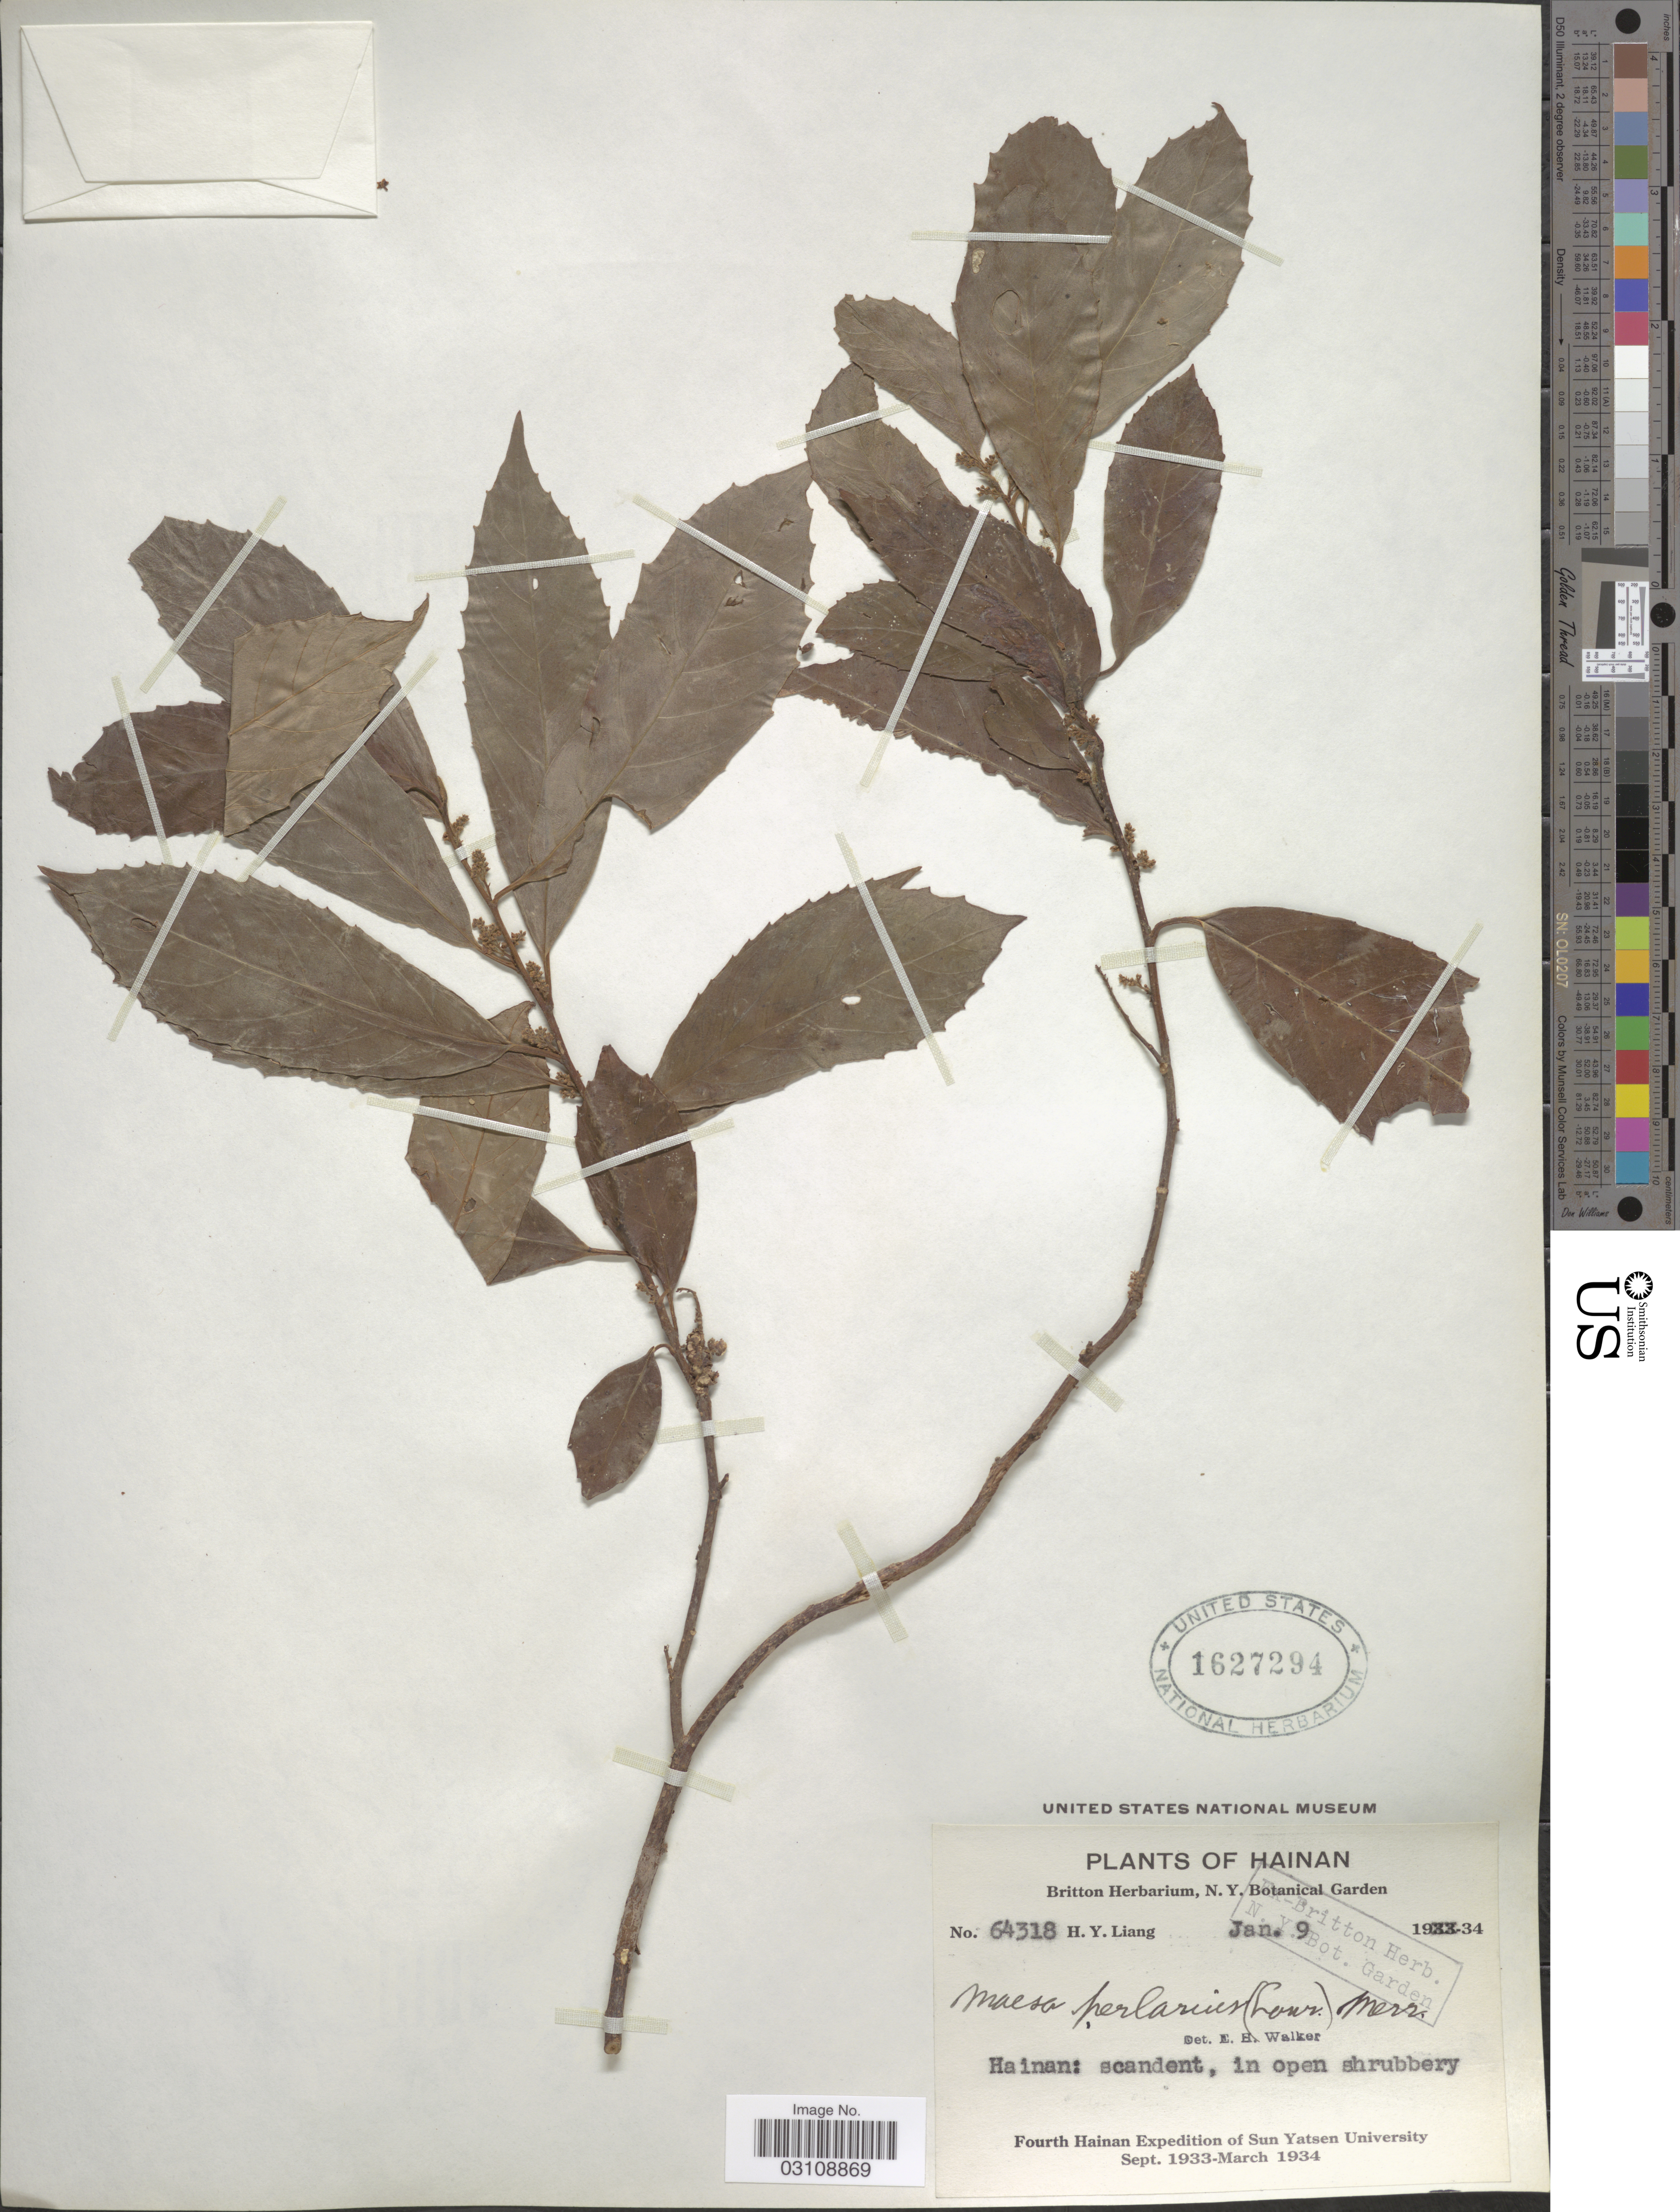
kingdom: Plantae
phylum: Tracheophyta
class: Magnoliopsida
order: Ericales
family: Primulaceae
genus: Maesa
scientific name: Maesa perlaria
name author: (Lour.) Merr.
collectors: H. Y. Liang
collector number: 64318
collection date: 1934-01-09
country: China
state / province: Hainan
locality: Hainan.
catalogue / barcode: US 1627294